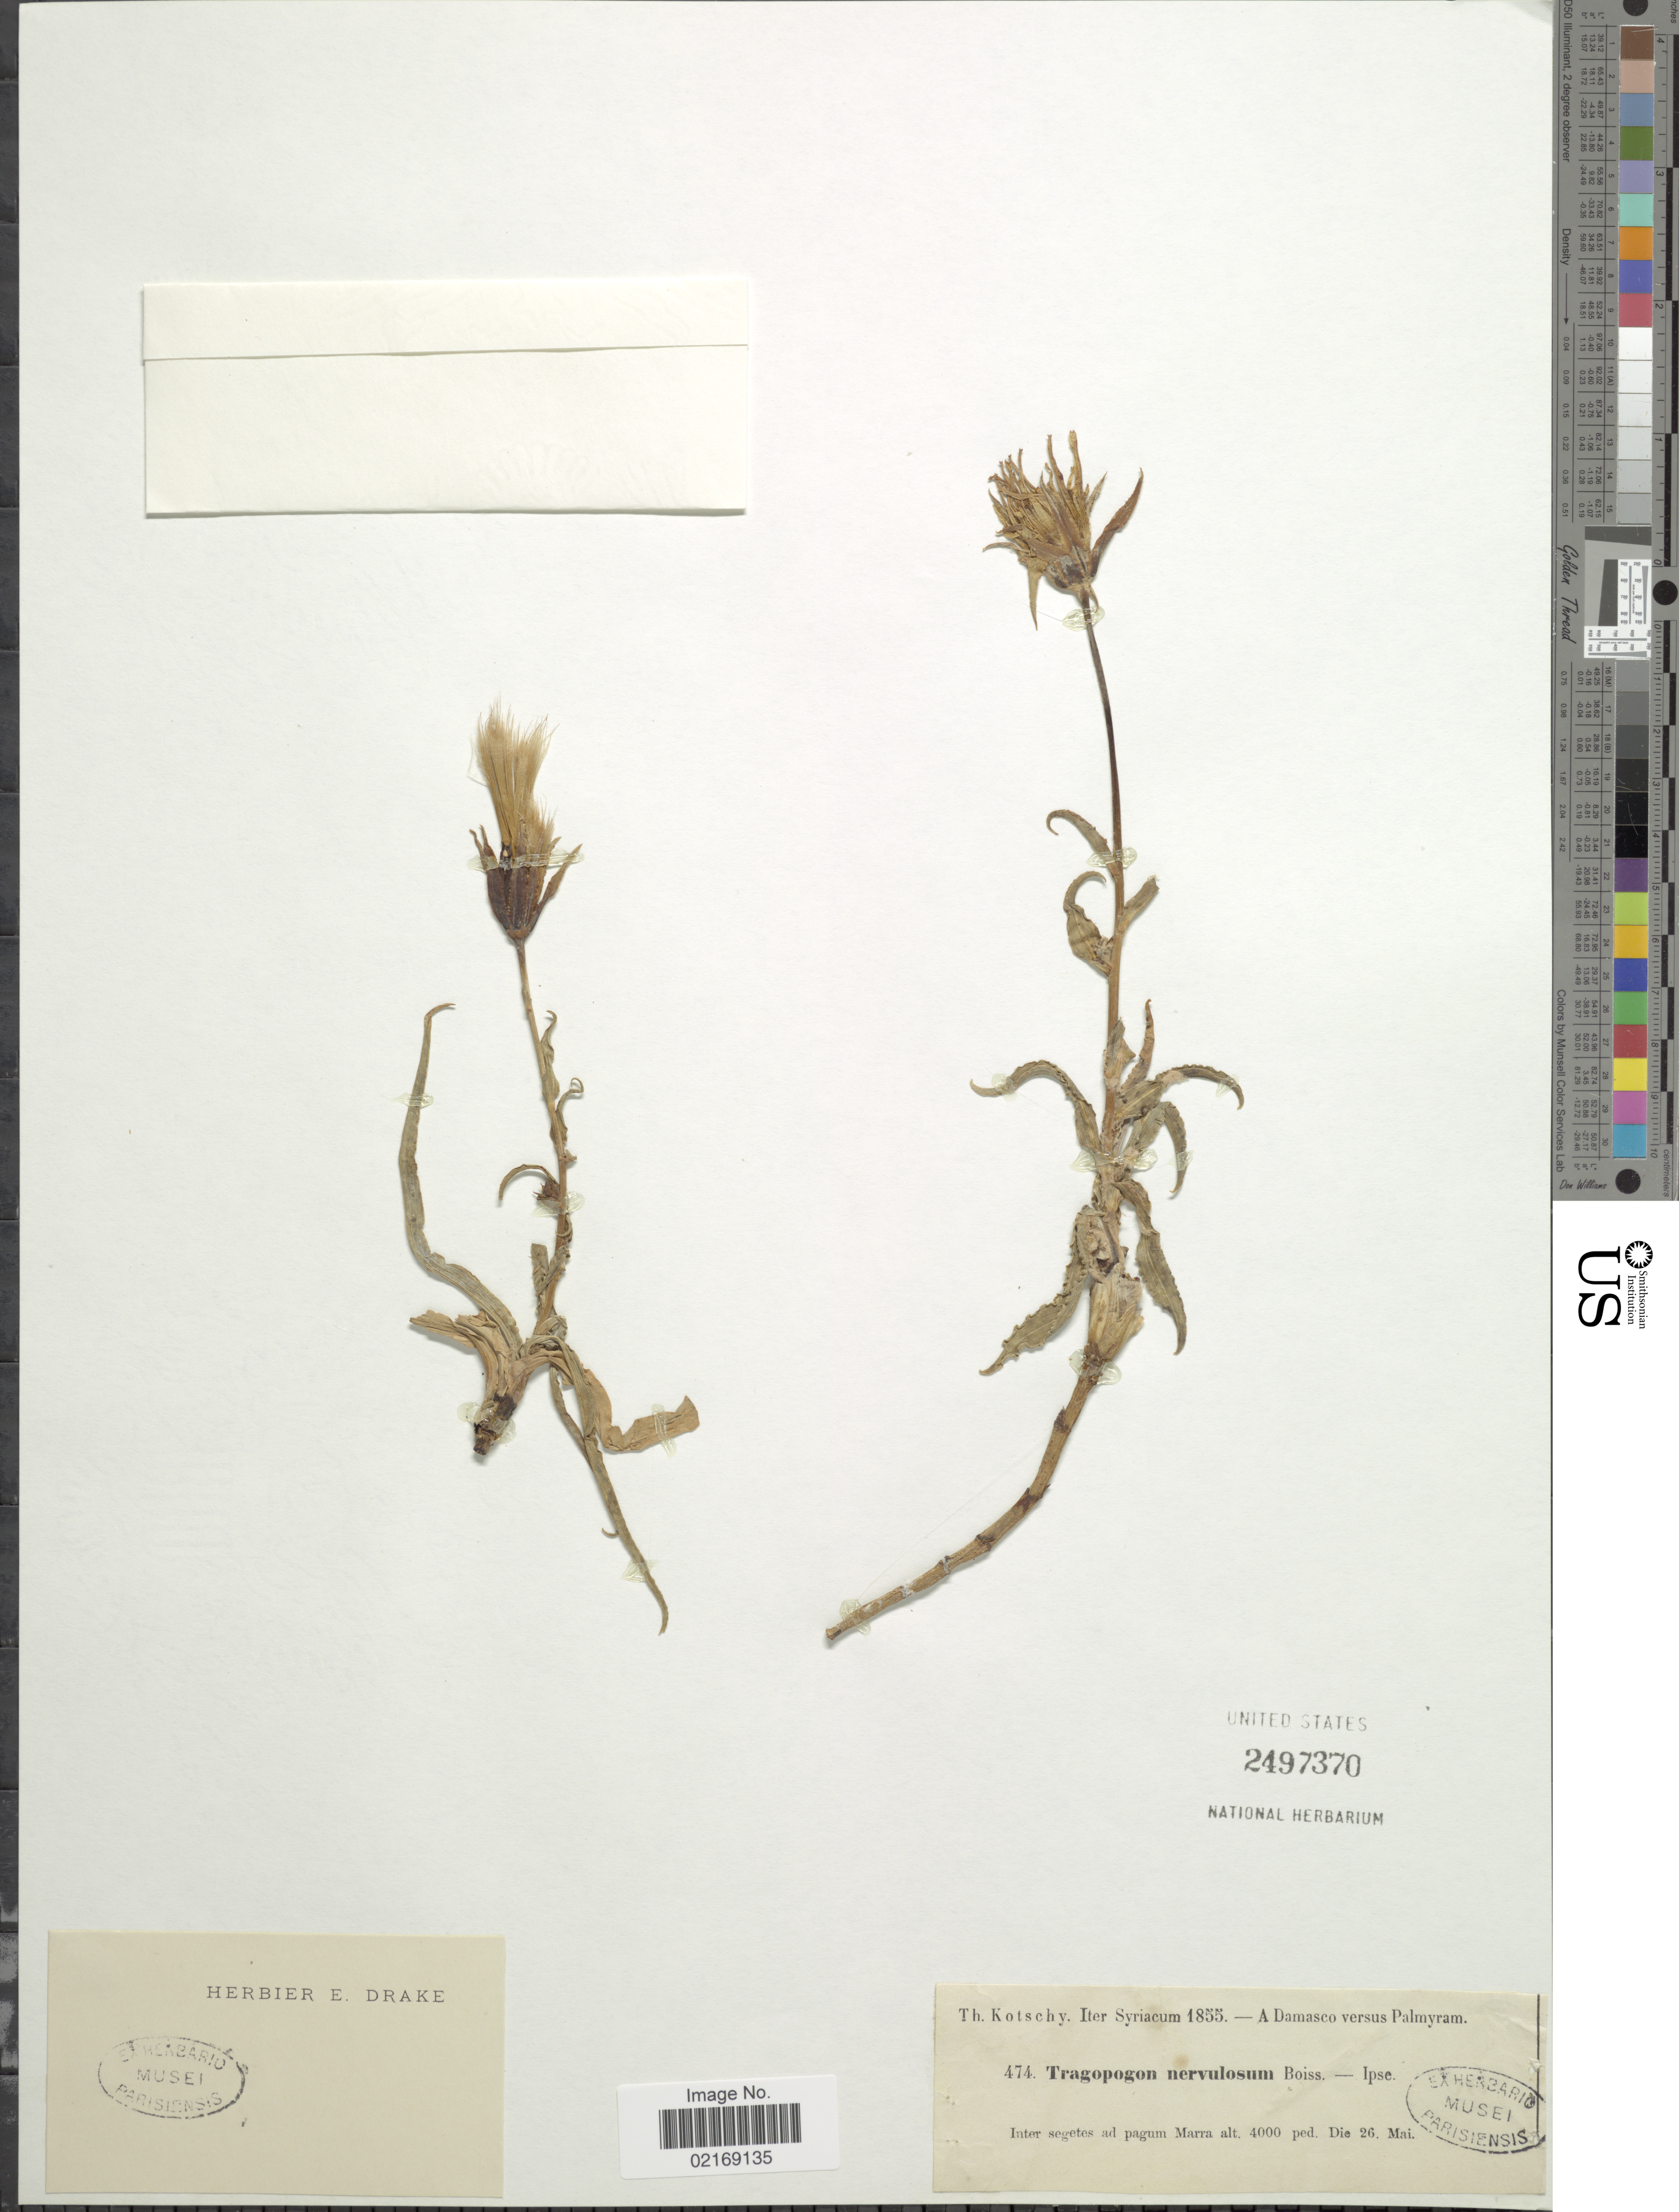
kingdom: Plantae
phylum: Tracheophyta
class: Magnoliopsida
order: Asterales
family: Asteraceae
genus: Tragopogon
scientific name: Tragopogon nervulosus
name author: Boiss.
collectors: K. G. Kotschy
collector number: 474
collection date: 1855-05-26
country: Syria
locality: A Damasco versus Palmyram. Inter segetes ad pagum Marra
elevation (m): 1219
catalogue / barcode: US 2497370